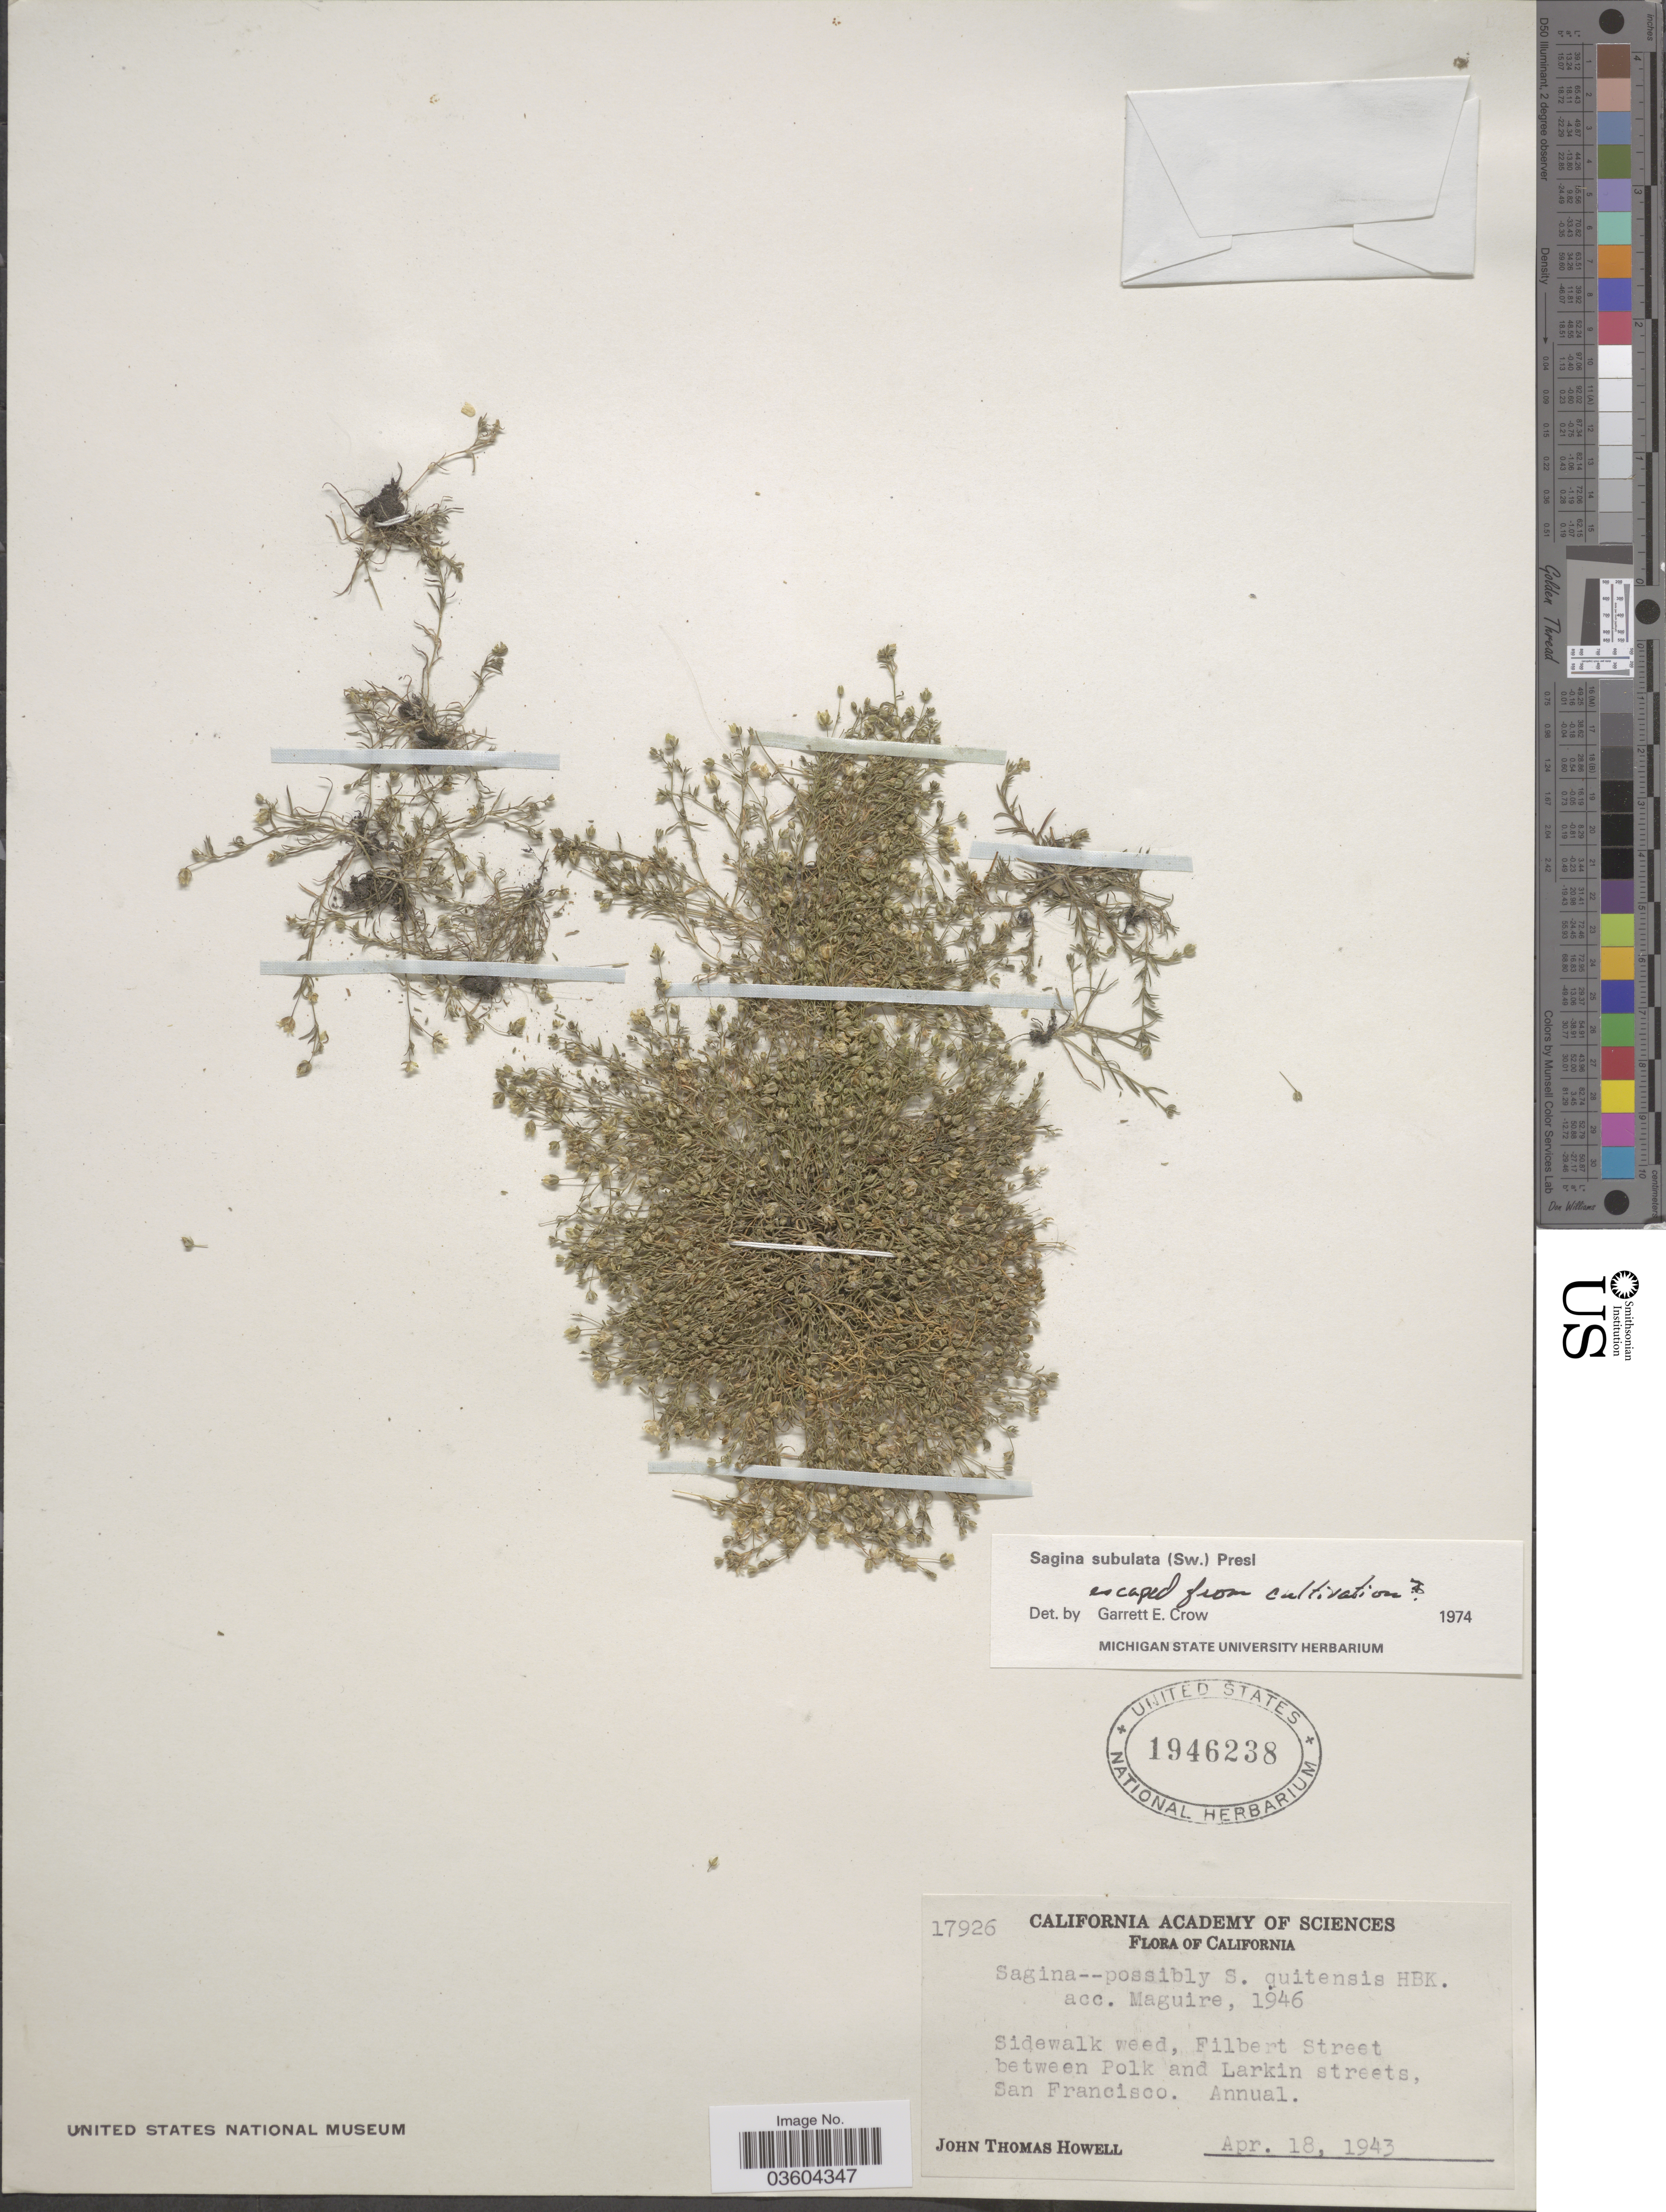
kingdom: Plantae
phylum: Tracheophyta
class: Magnoliopsida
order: Caryophyllales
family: Caryophyllaceae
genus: Sagina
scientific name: Sagina subulata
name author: (Sw.) C. Presl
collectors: J. T. Howell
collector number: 17926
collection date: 1943-04-18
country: United States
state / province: California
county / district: San Francisco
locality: Sidewalk weed, Filbert Street between Polk and Larkin streets, San Francisco.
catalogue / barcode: US 1946238